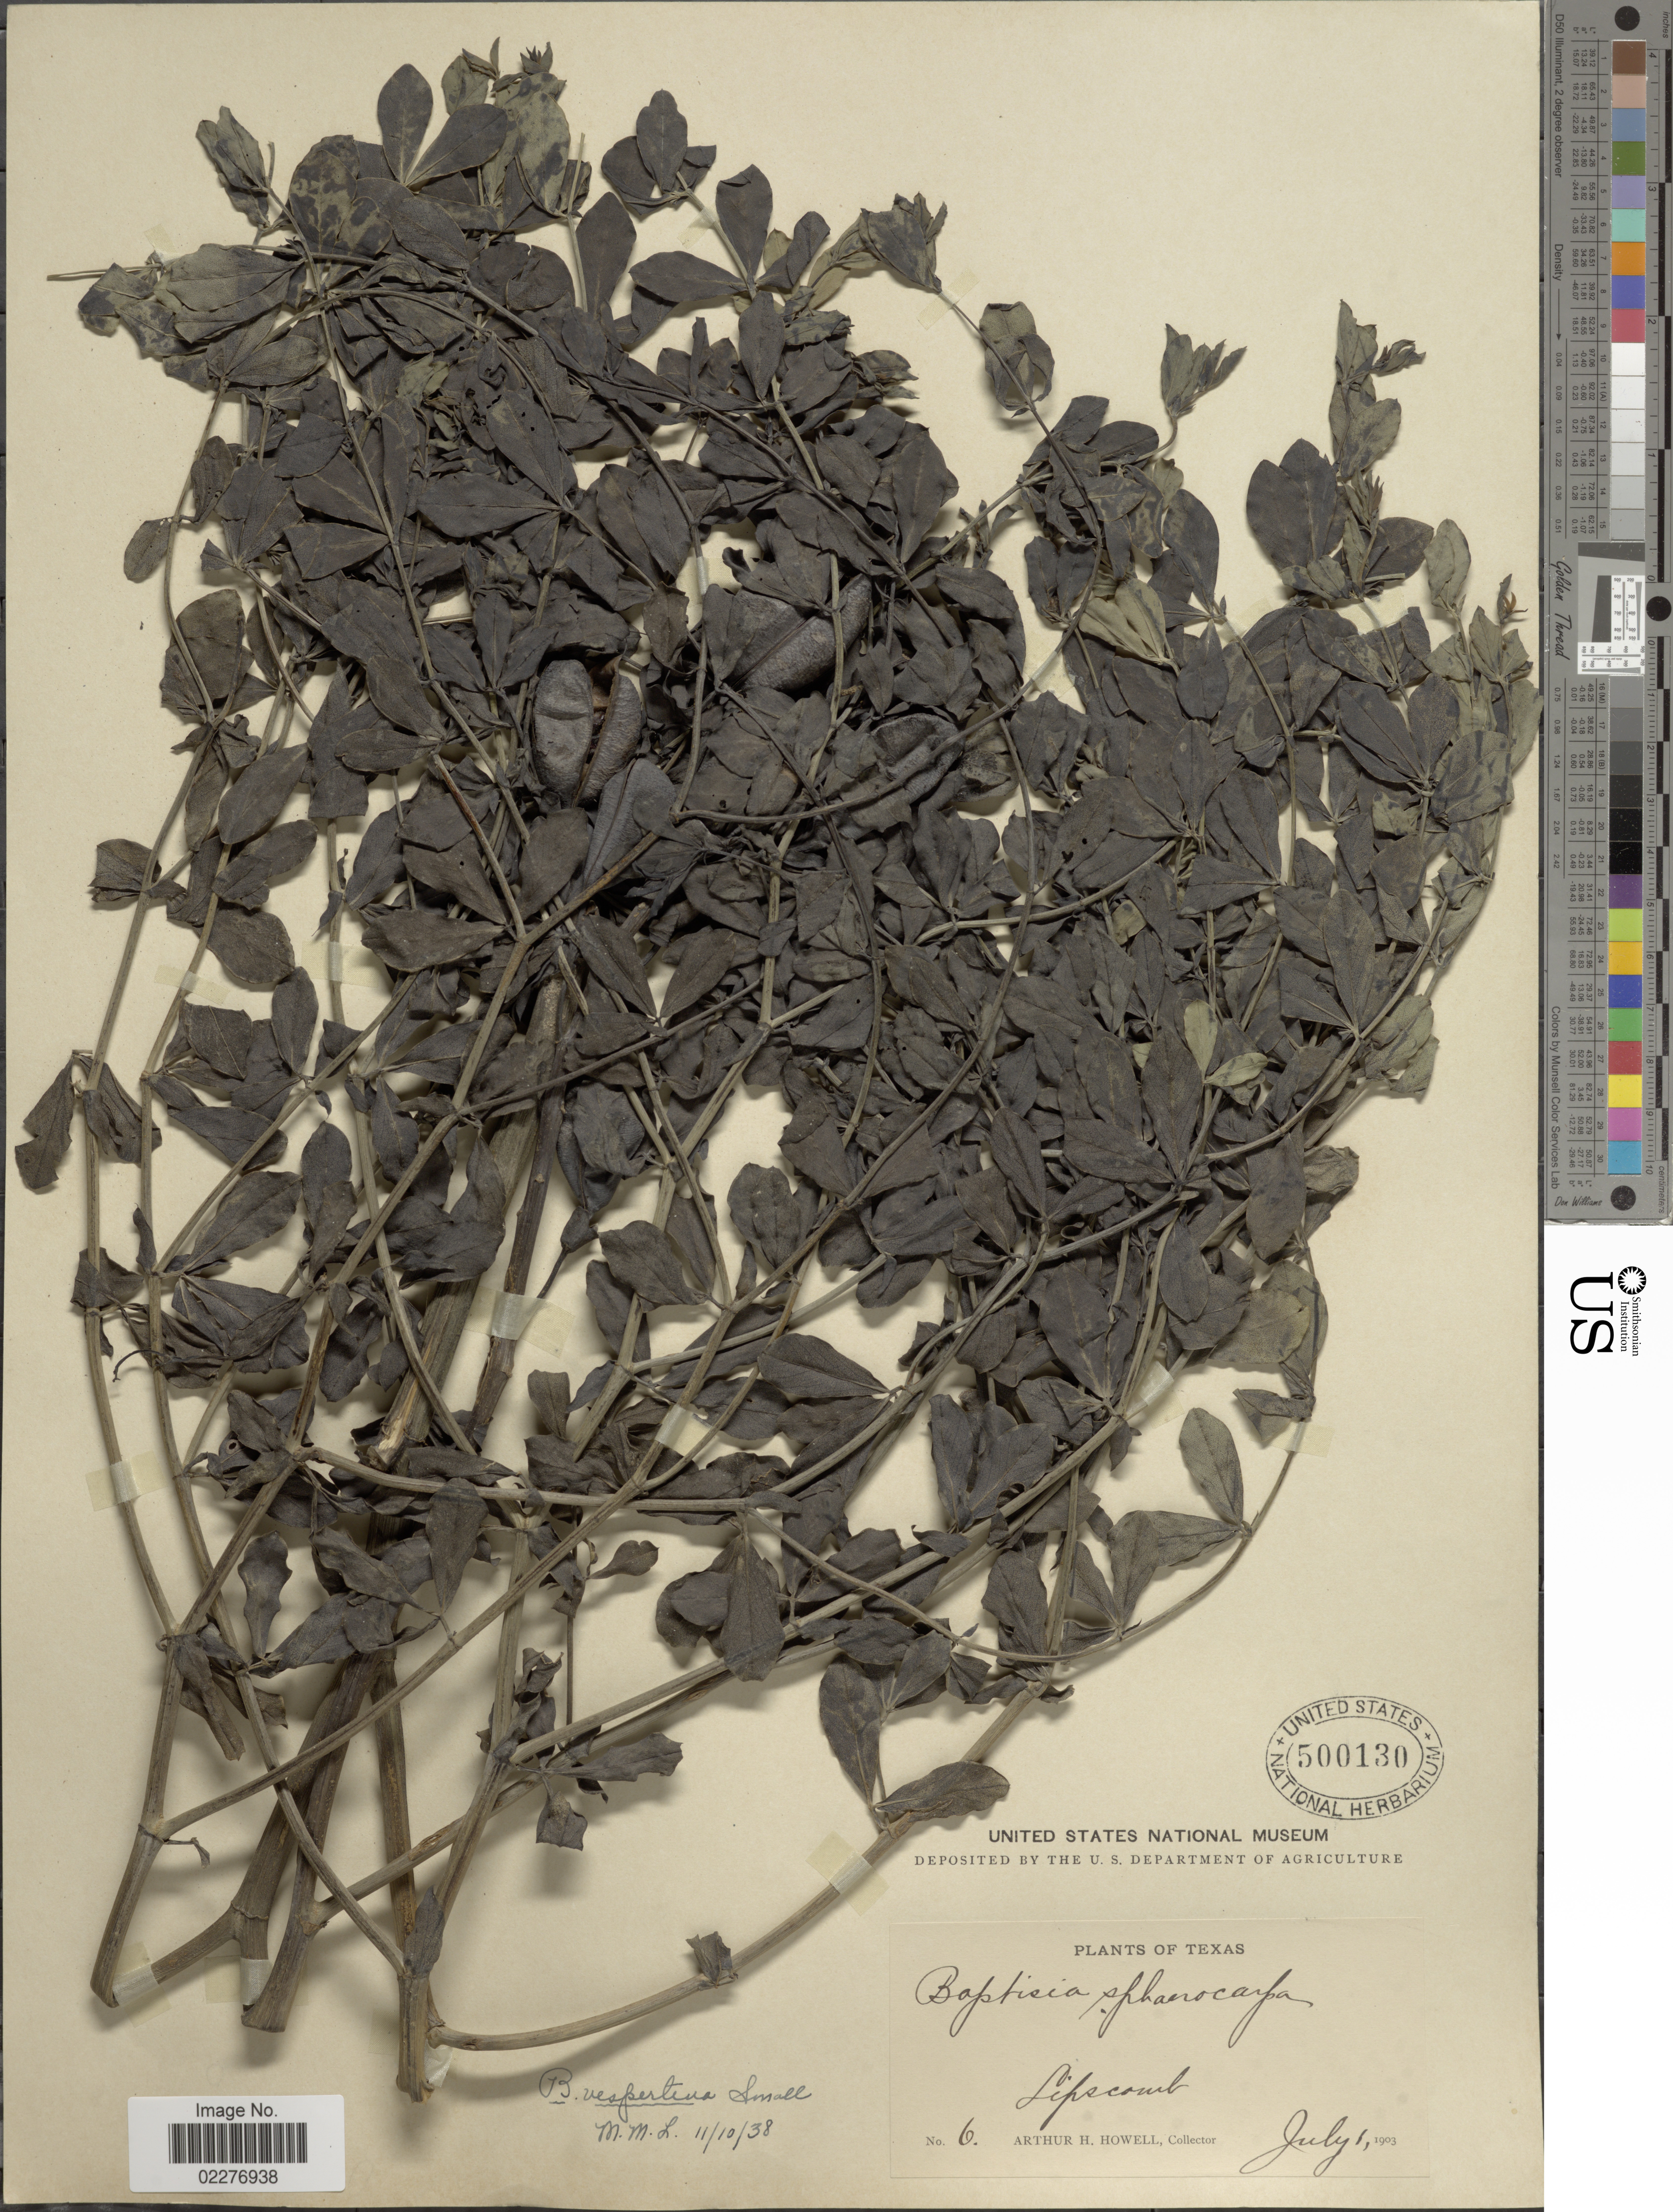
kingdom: Plantae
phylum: Tracheophyta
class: Magnoliopsida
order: Fabales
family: Fabaceae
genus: Baptisia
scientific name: Baptisia minor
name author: Lehm.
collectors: A. H. Howell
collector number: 6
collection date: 1903-07-01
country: United States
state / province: Texas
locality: Lipscomb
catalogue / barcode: US 500130